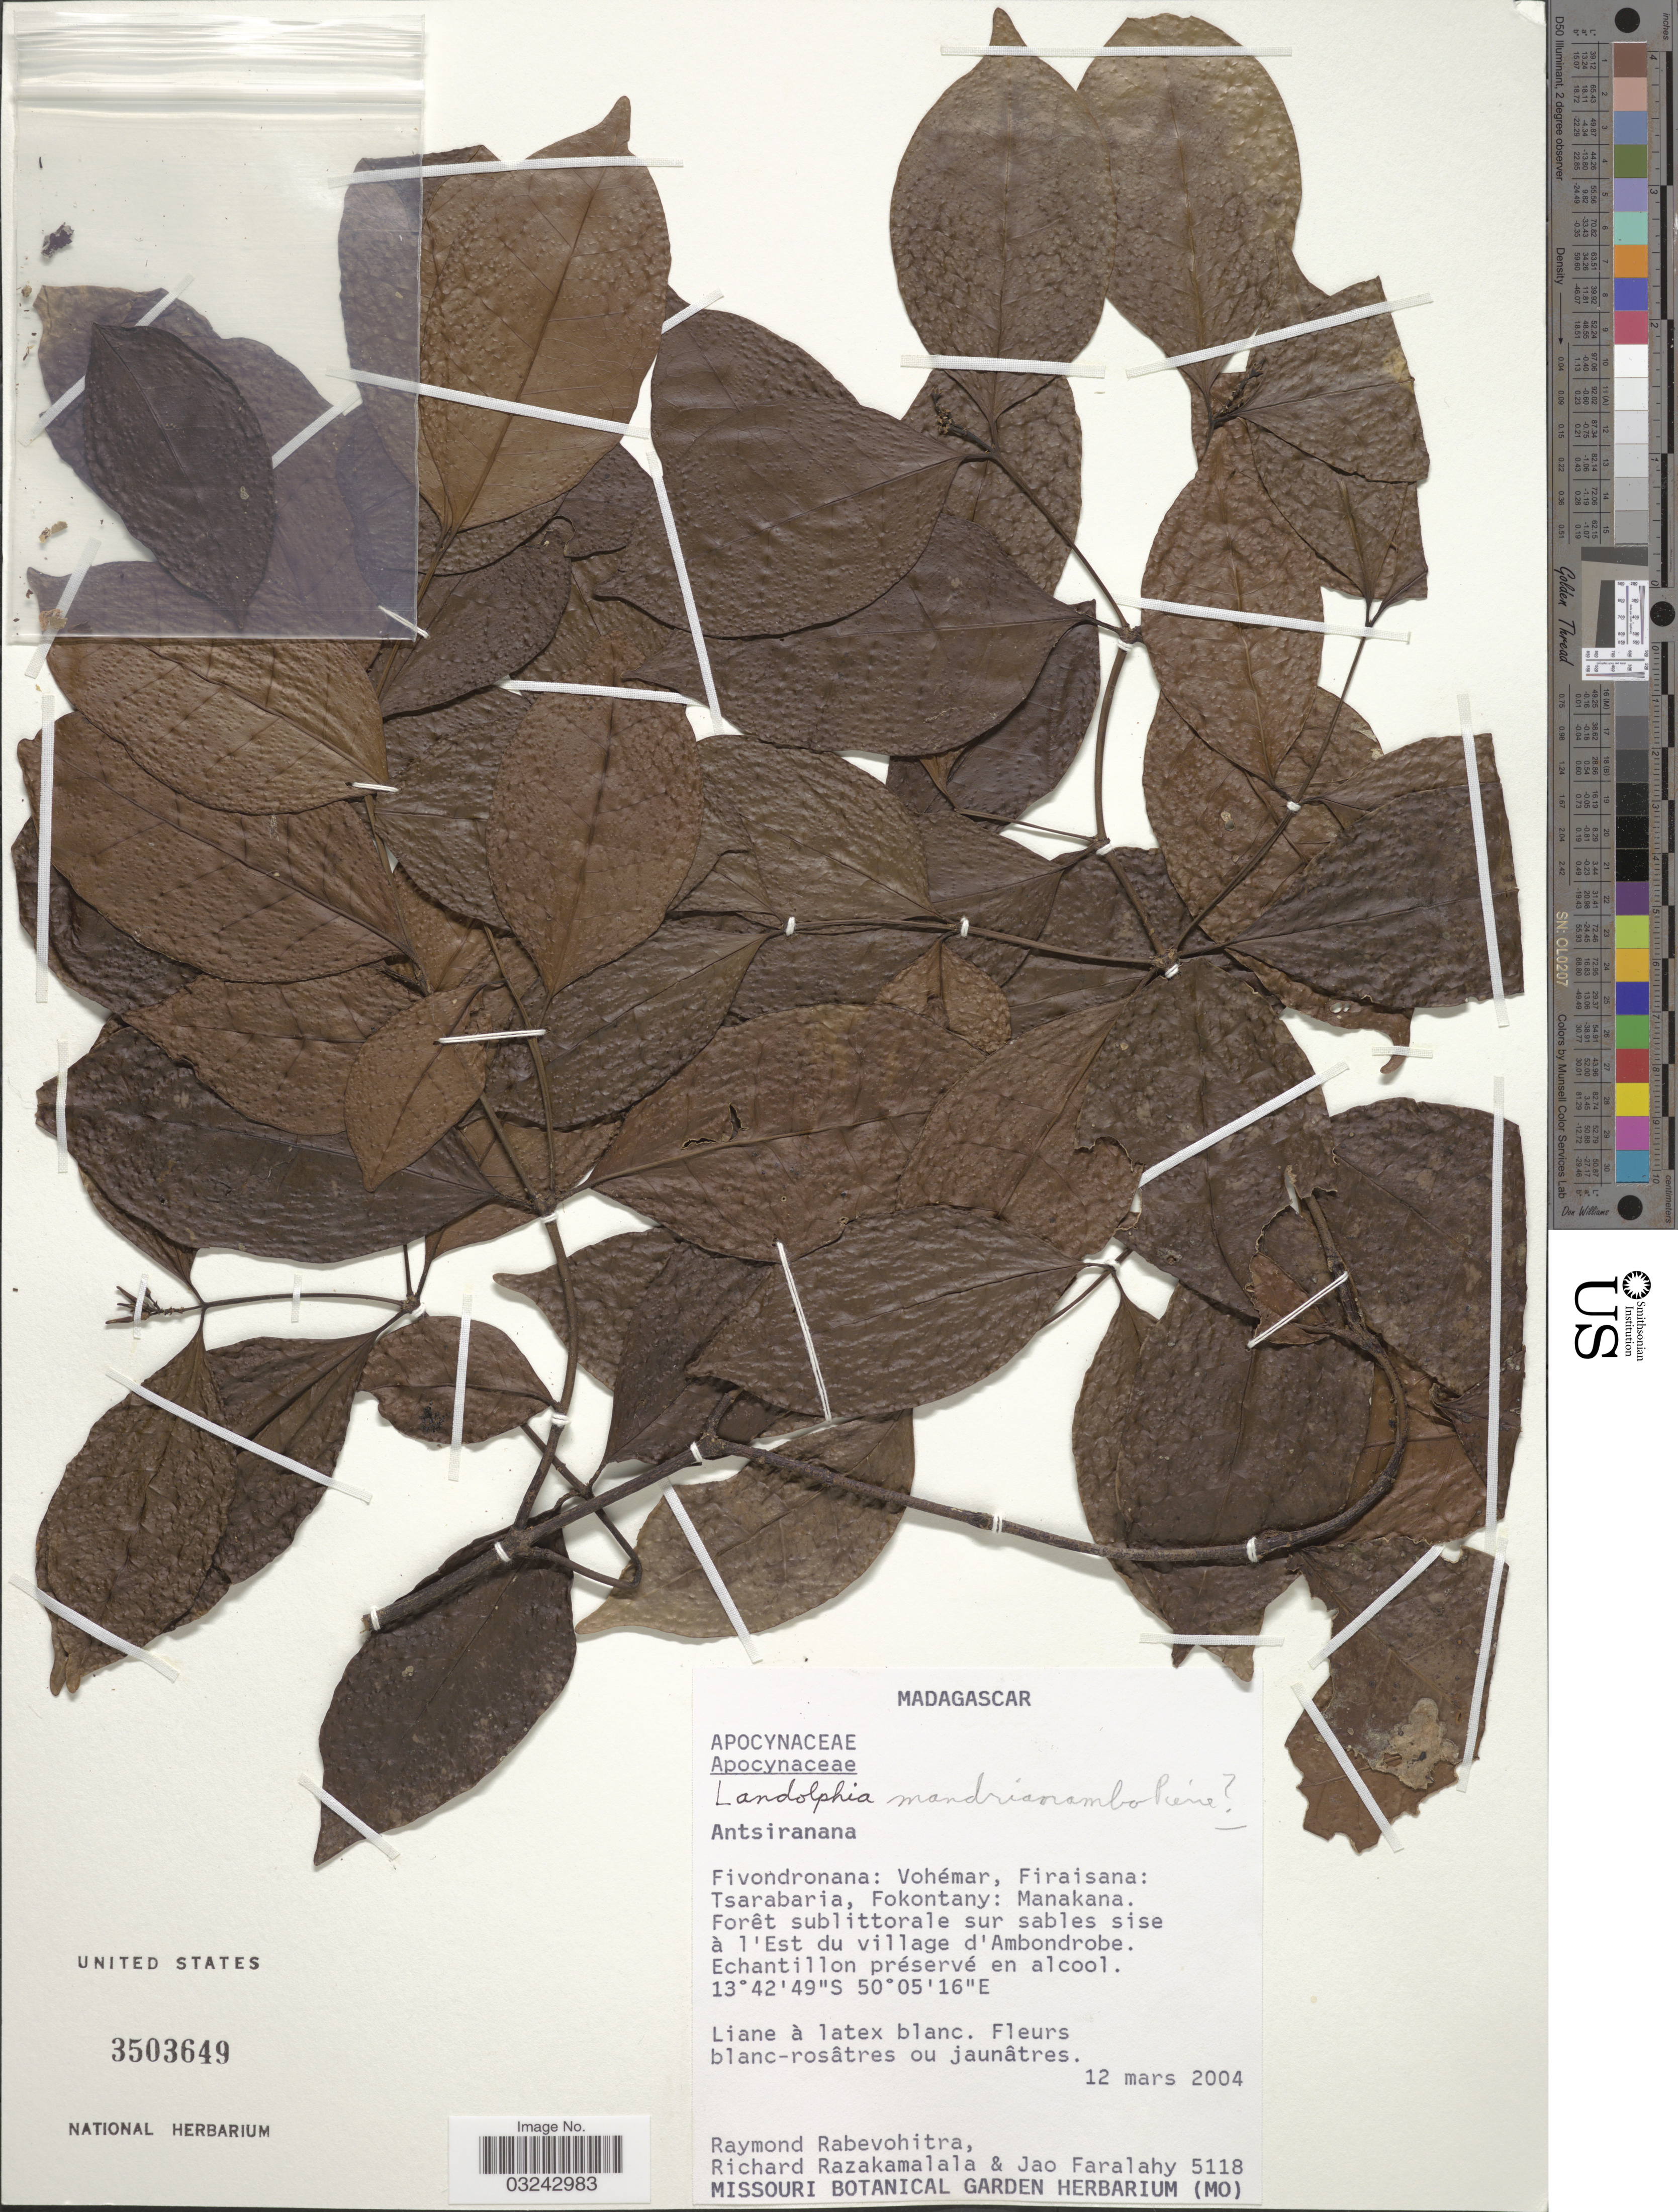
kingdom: Plantae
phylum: Tracheophyta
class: Magnoliopsida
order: Gentianales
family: Apocynaceae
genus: Landolphia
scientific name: Landolphia mandrianambo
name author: Pierre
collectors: R. Rabevohitra, R. Razakamalala & J. Faralahy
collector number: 5118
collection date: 2004-03-12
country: Madagascar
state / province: Sava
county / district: Vohémar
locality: Fivondronana: Vohémar, Firaisana: Tsarabaria, Fokontany: Manakana. Forêt sublittorale sur sables sise à l'Est du village à Ambondrobe.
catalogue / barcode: US 3503649